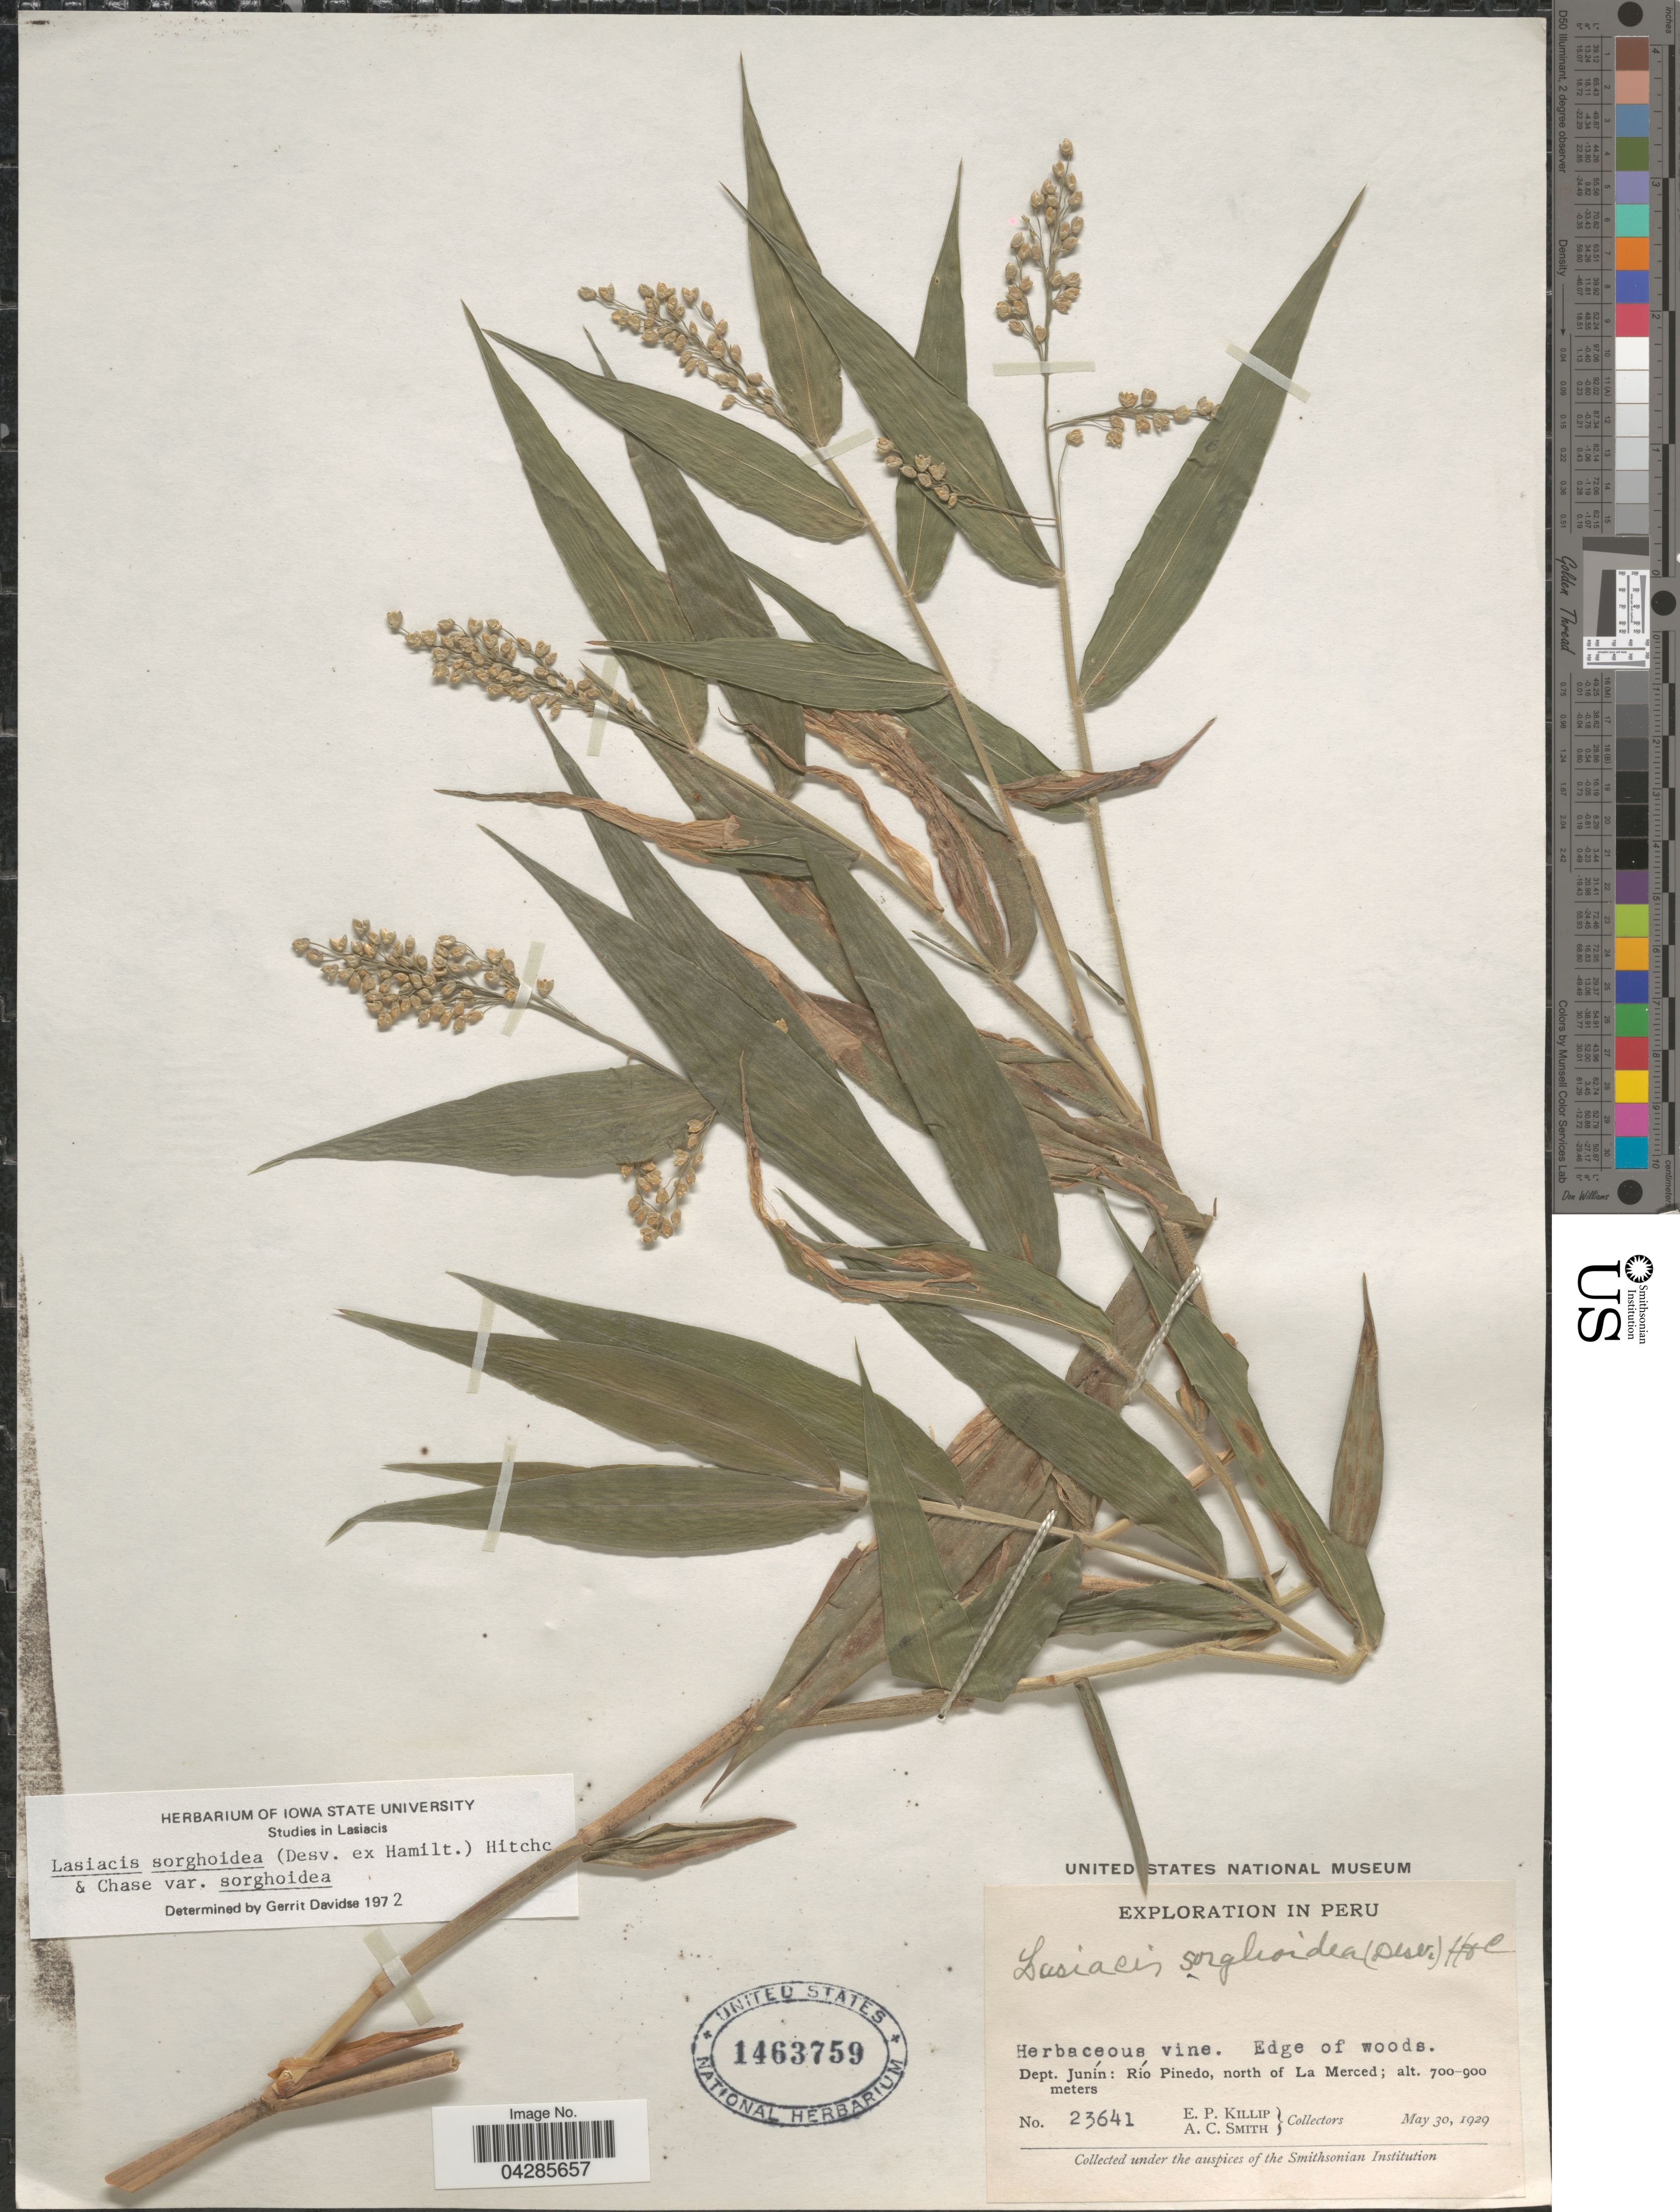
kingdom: Plantae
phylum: Tracheophyta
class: Liliopsida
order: Poales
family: Poaceae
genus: Lasiacis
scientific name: Lasiacis sorghoidea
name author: (Desv. ex Ham.) Hitchc. & Chase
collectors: E. P. Killip & A. C. Smith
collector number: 23641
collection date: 1929-05-30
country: Peru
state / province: Junín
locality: Exploration in Peru. Dept. Junín: Río Pinedo, north of La Merced.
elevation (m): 700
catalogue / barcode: US 1463759